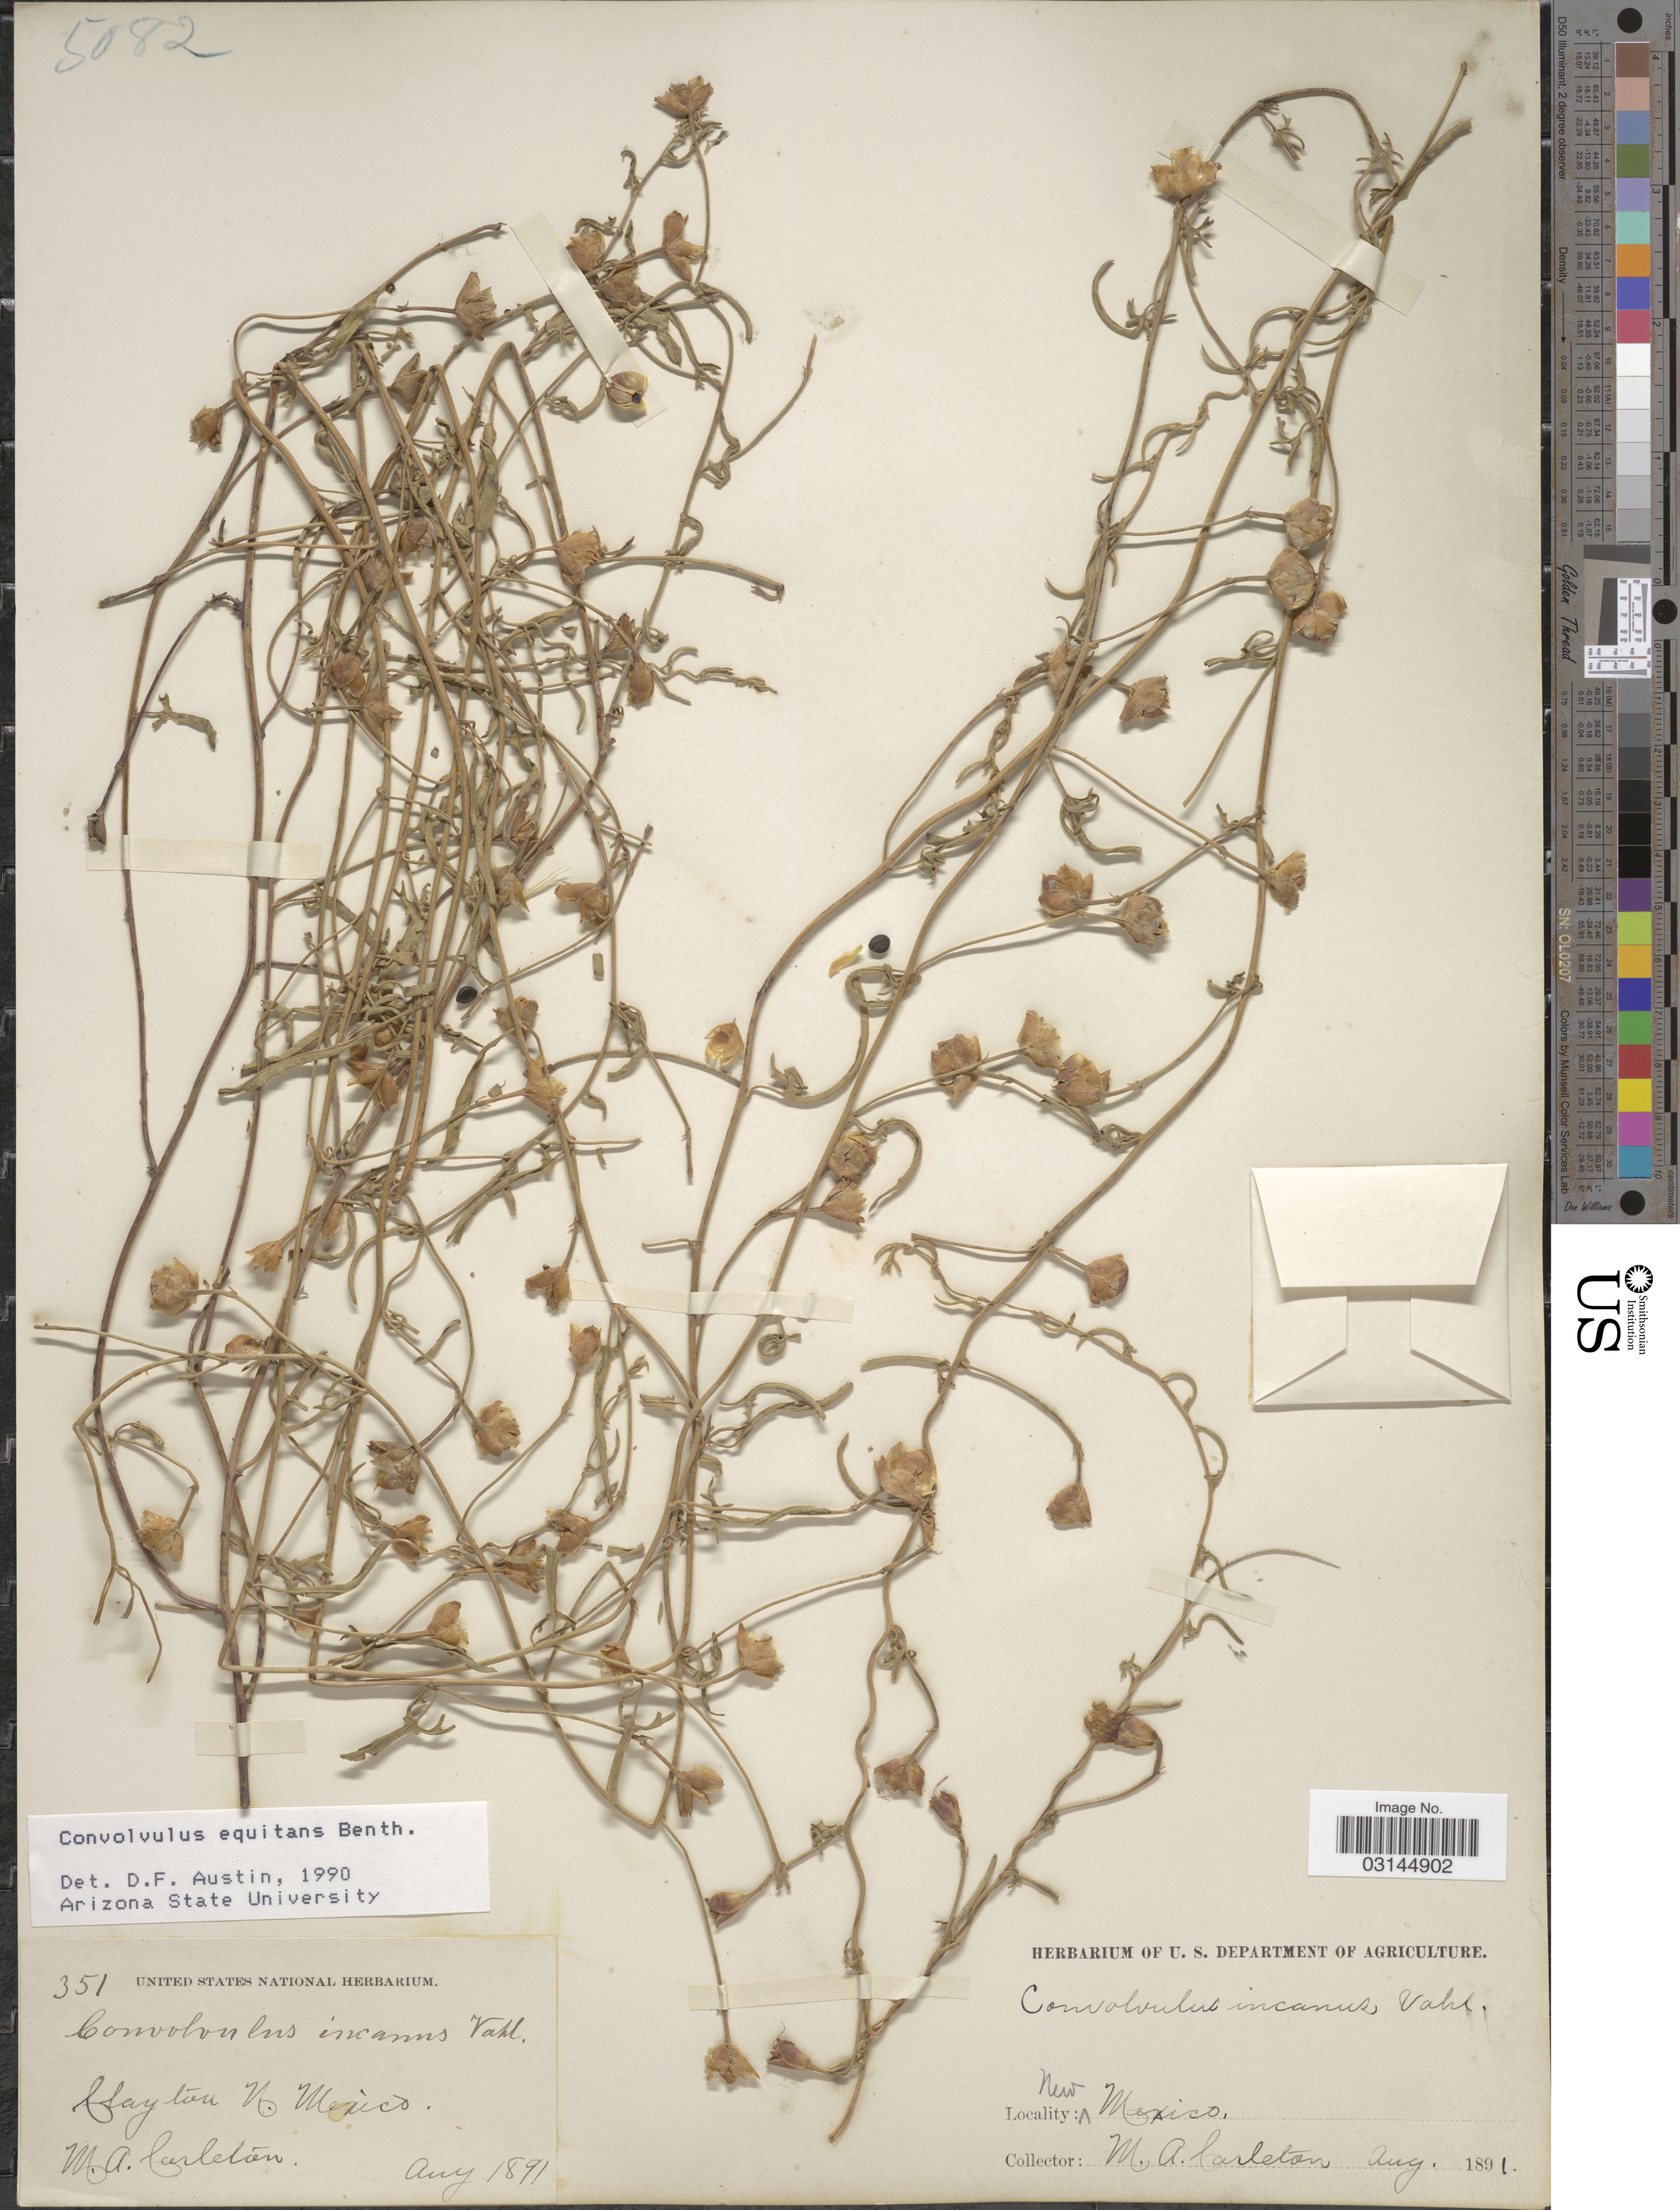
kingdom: Plantae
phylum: Tracheophyta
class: Magnoliopsida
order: Solanales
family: Convolvulaceae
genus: Convolvulus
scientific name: Convolvulus equitans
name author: Benth.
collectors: M. A. Carleton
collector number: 351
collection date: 1891-08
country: United States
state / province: New Mexico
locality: Clayton.